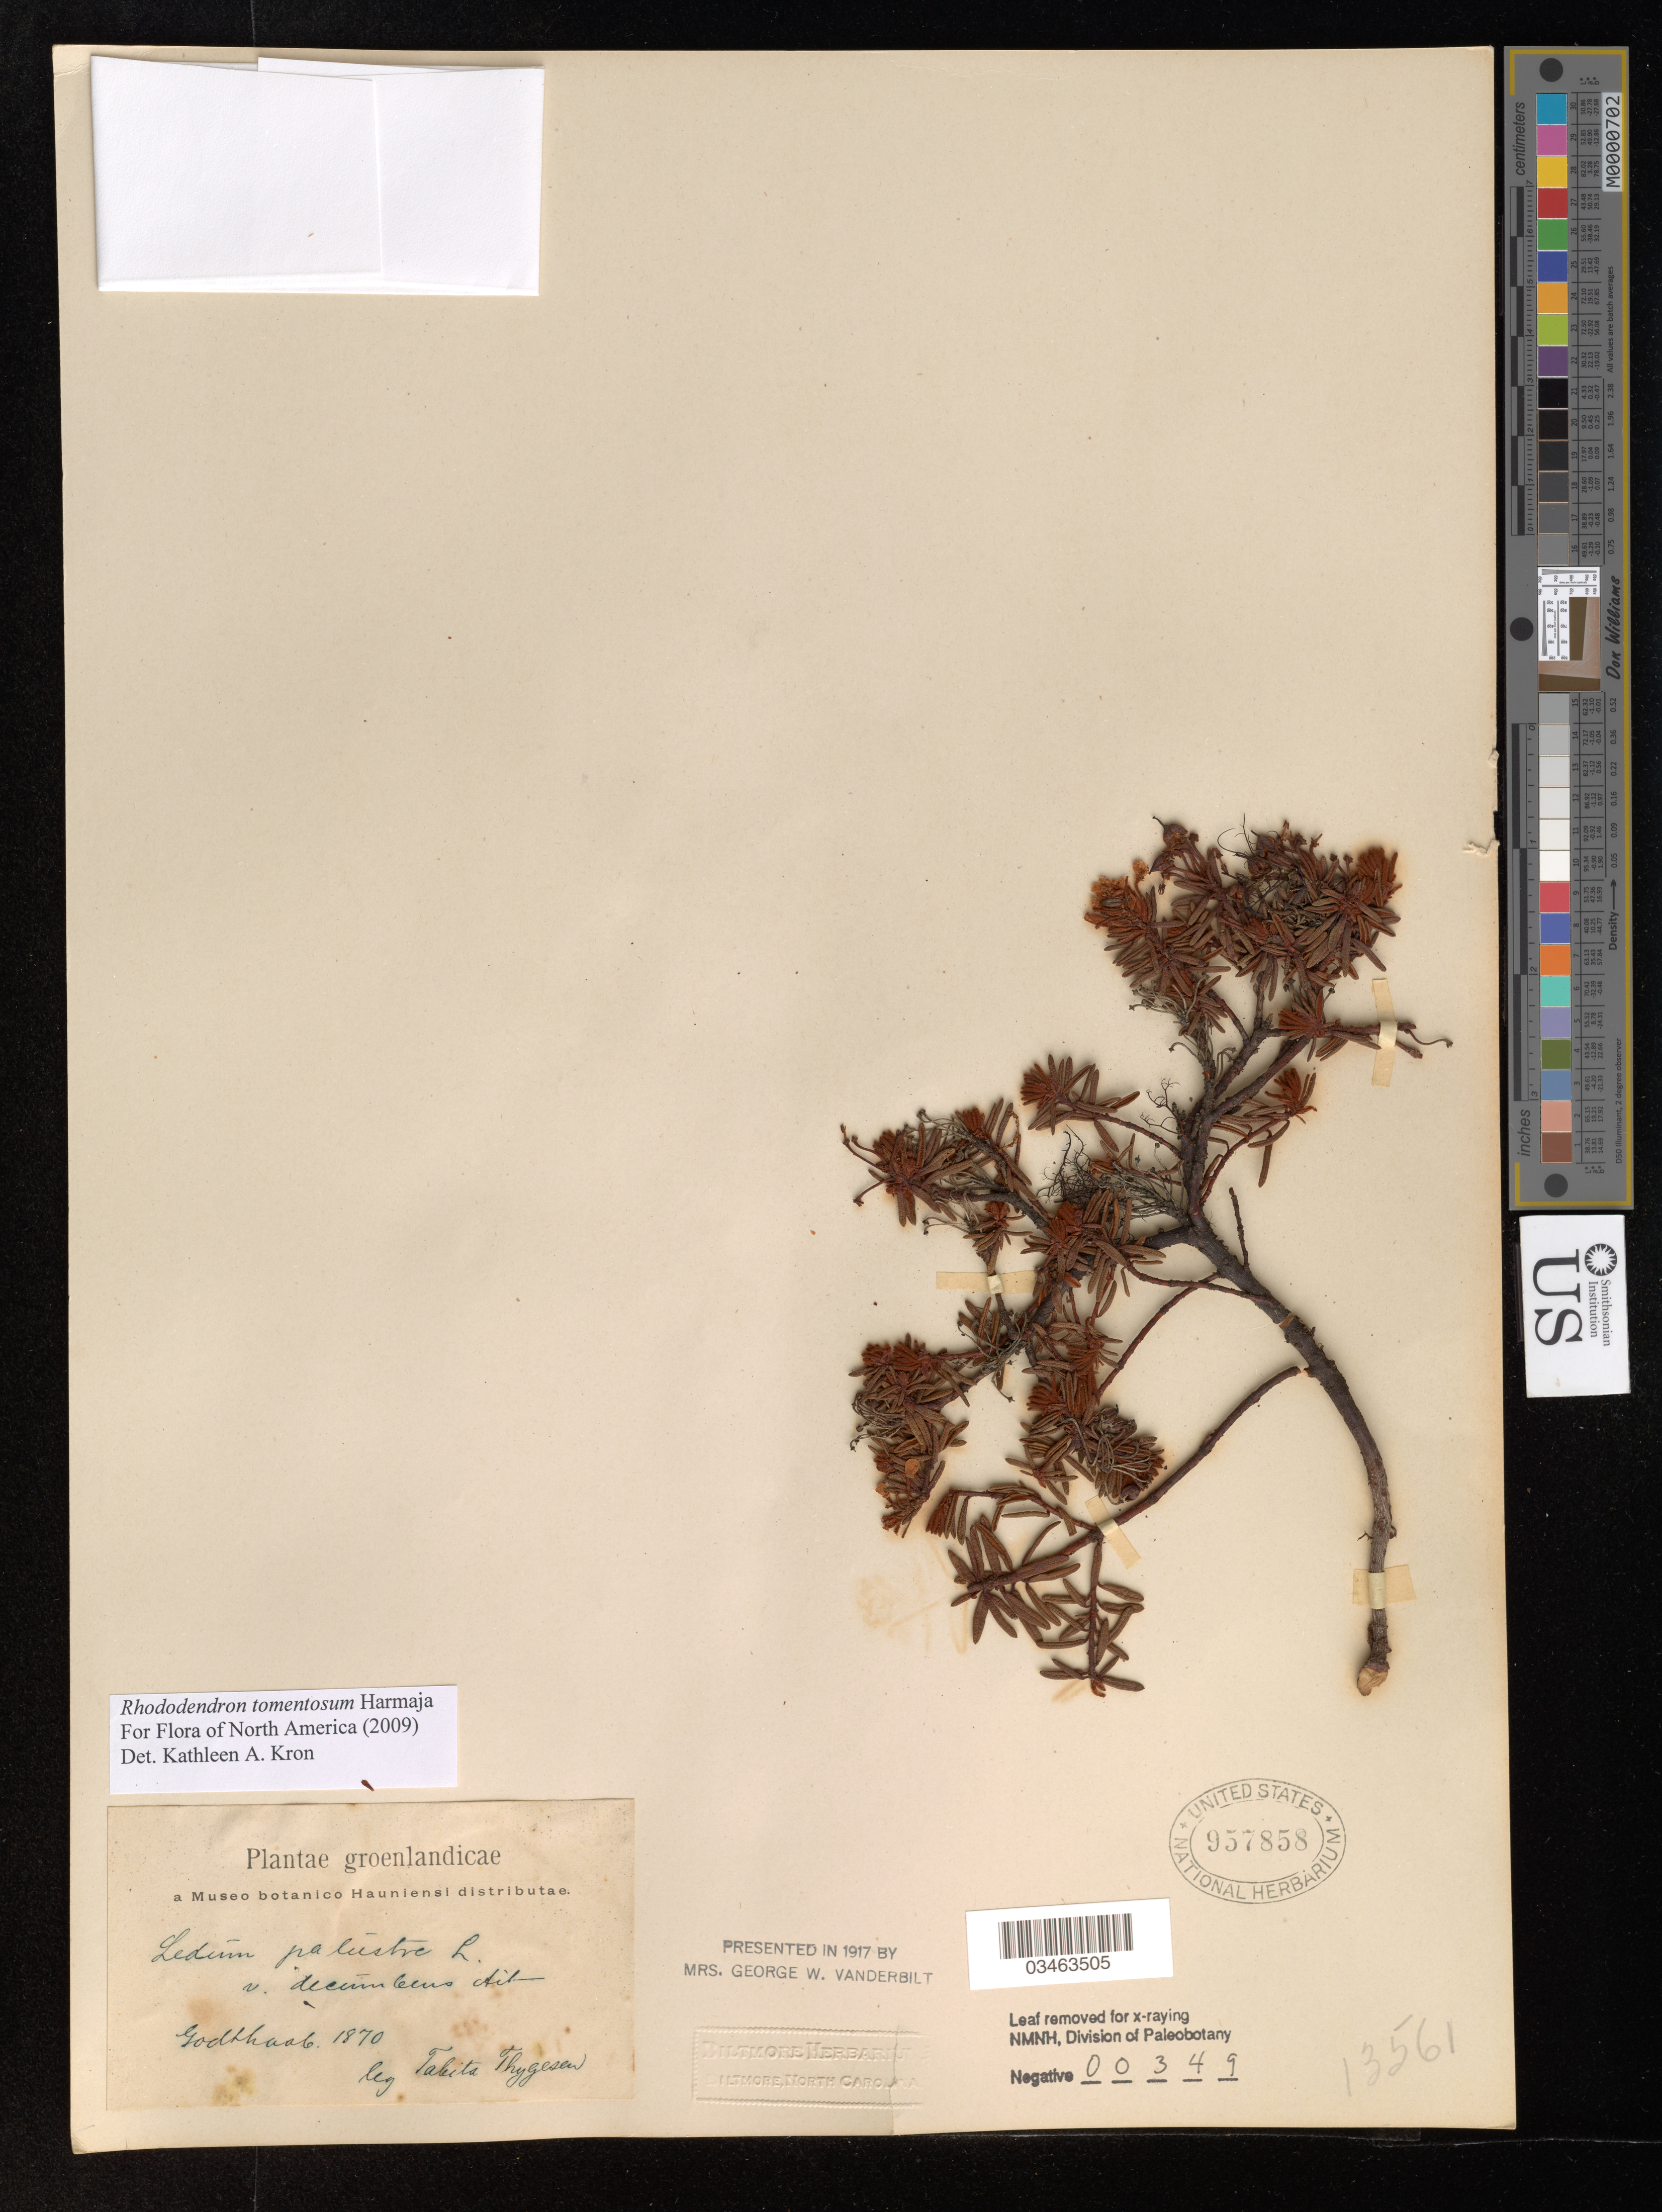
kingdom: Plantae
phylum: Tracheophyta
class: Magnoliopsida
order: Ericales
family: Ericaceae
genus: Rhododendron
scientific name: Rhododendron tomentosum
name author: Harmaja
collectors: T. Thygesen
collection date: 1870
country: Greenland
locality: Groenlandicae. Godthaab.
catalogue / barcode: US 957858